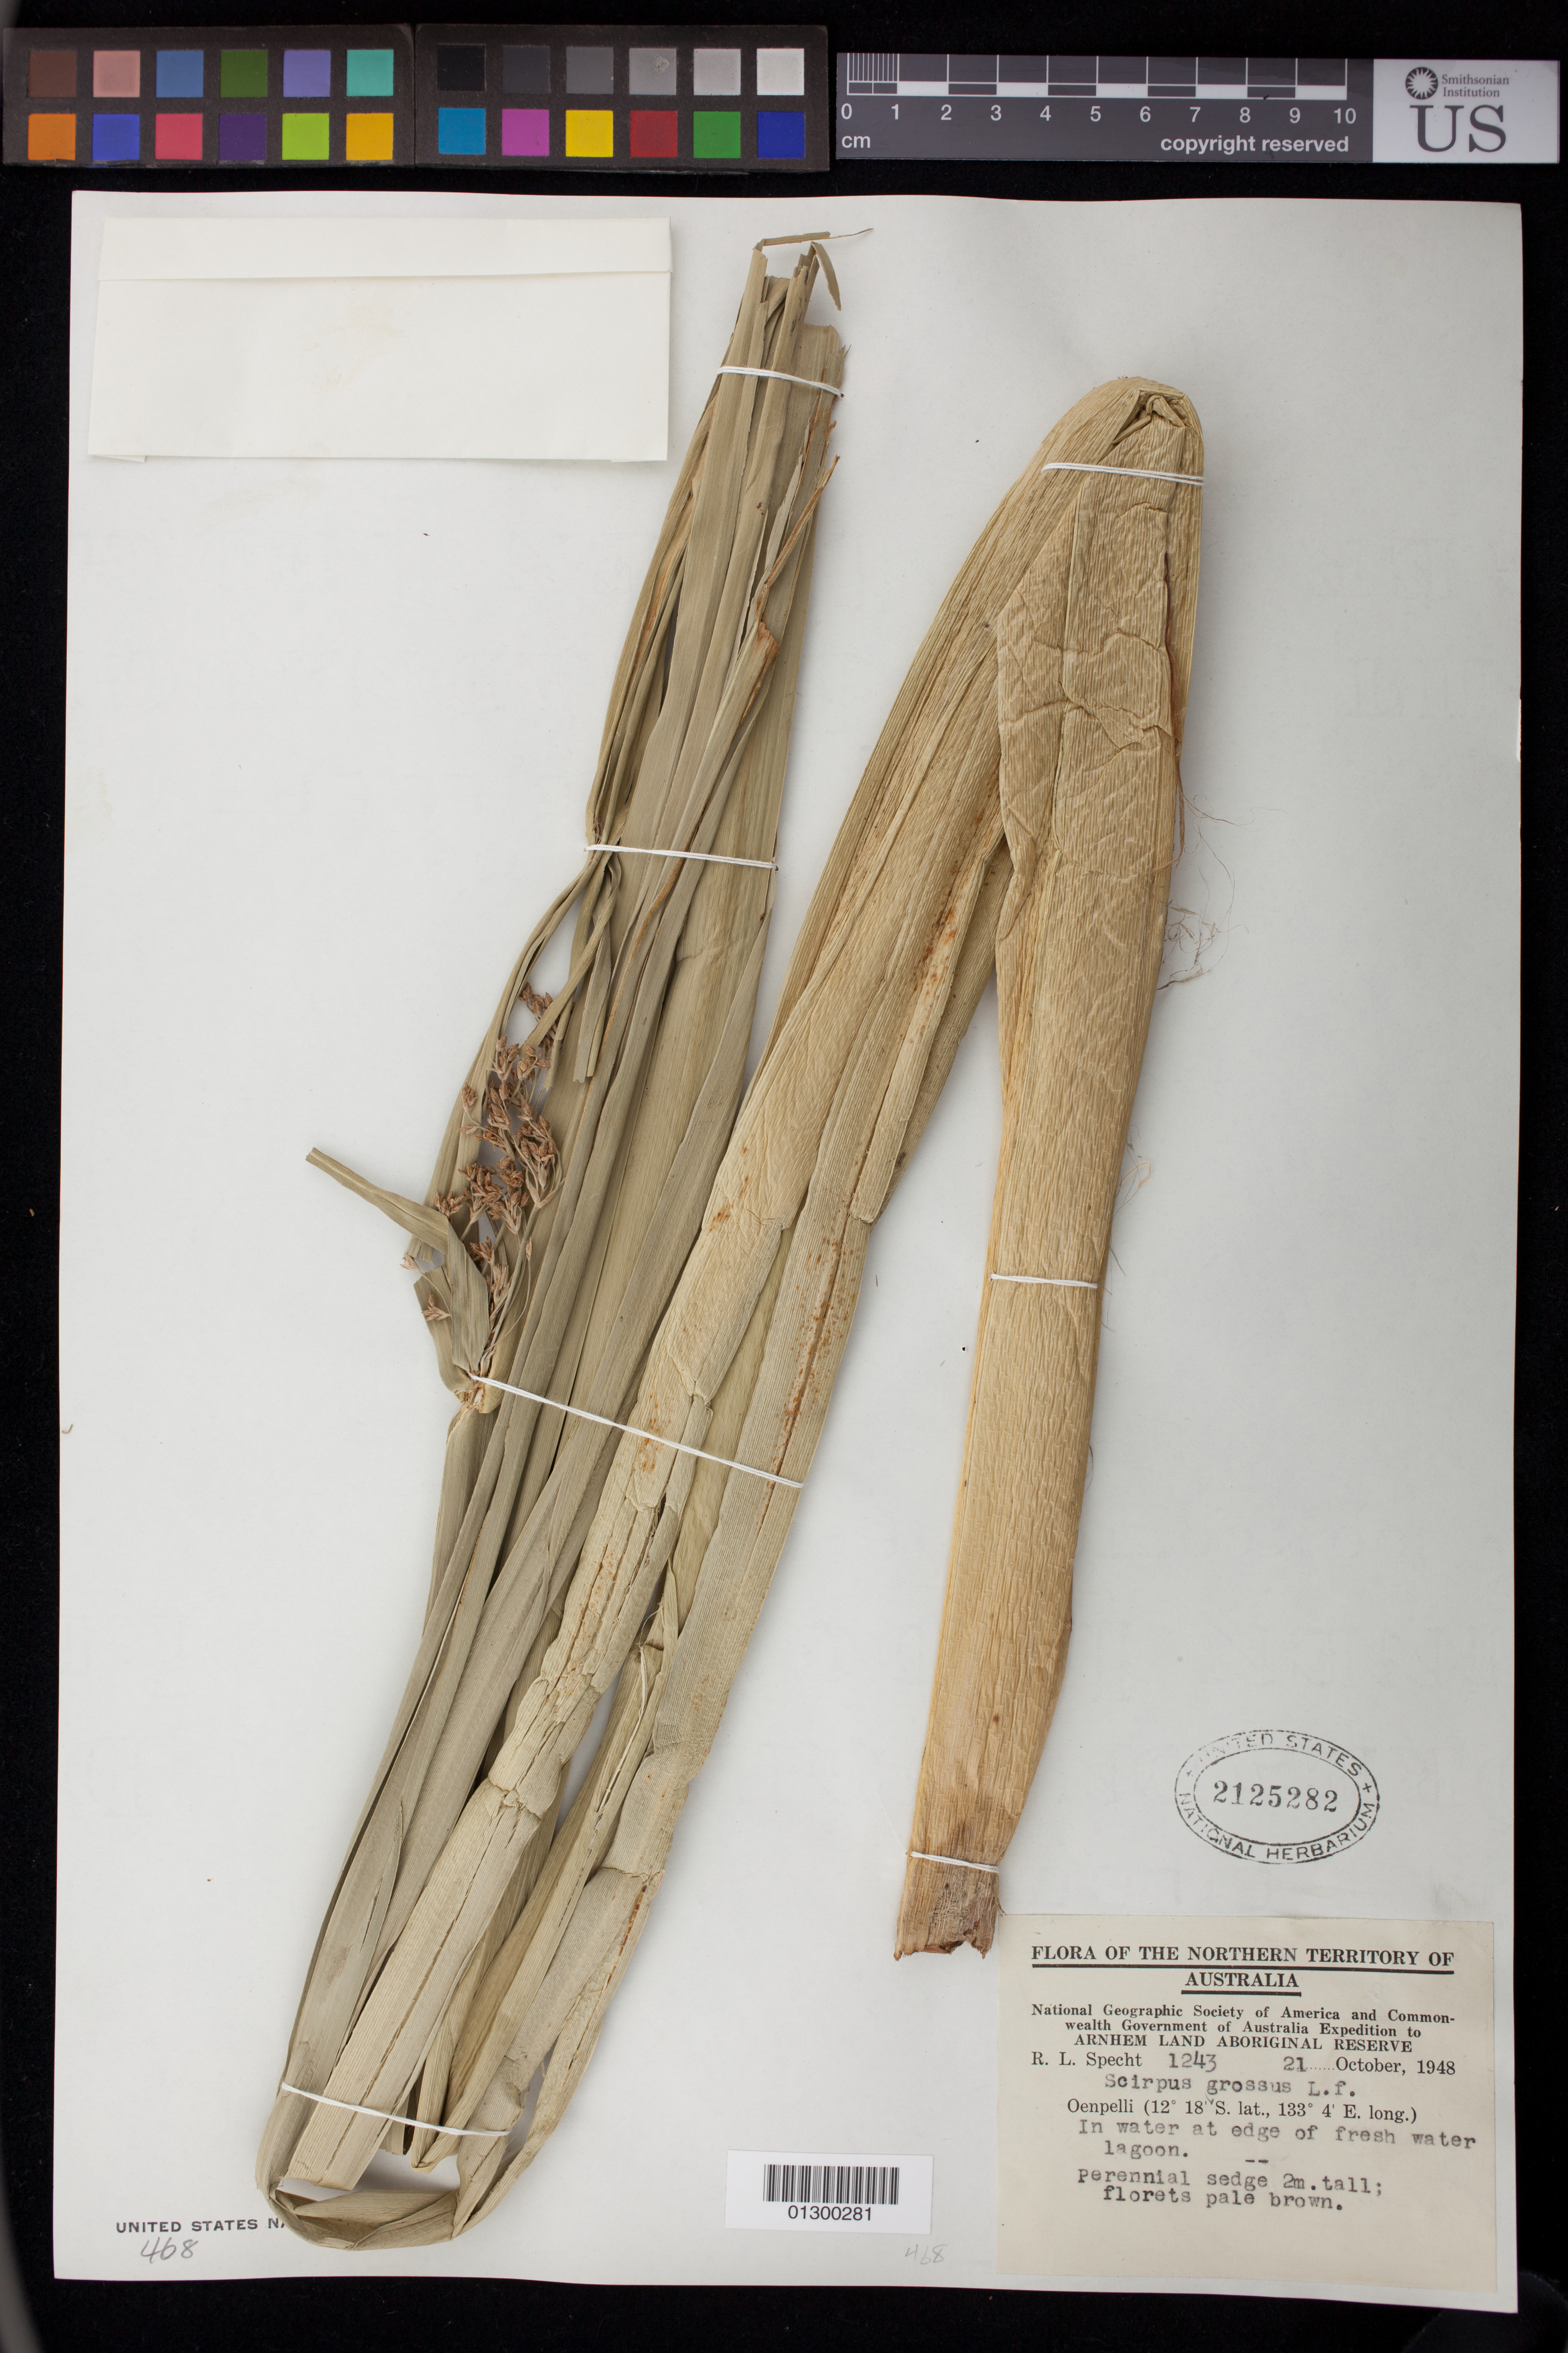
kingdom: Plantae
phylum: Tracheophyta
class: Liliopsida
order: Poales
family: Cyperaceae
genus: Actinoscirpus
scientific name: Actinoscirpus grossus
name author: (L. f.) Goetgh. & D.A. Simpson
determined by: Wilson, K. L.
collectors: R. L. Specht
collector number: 1243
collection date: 1948-10-21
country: Australia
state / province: Northern Territory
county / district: West Arnhem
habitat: In water at edge of fresh water lagoon.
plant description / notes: Perennial sedge 2 m. tall; florets pale brown.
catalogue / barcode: US 2125282